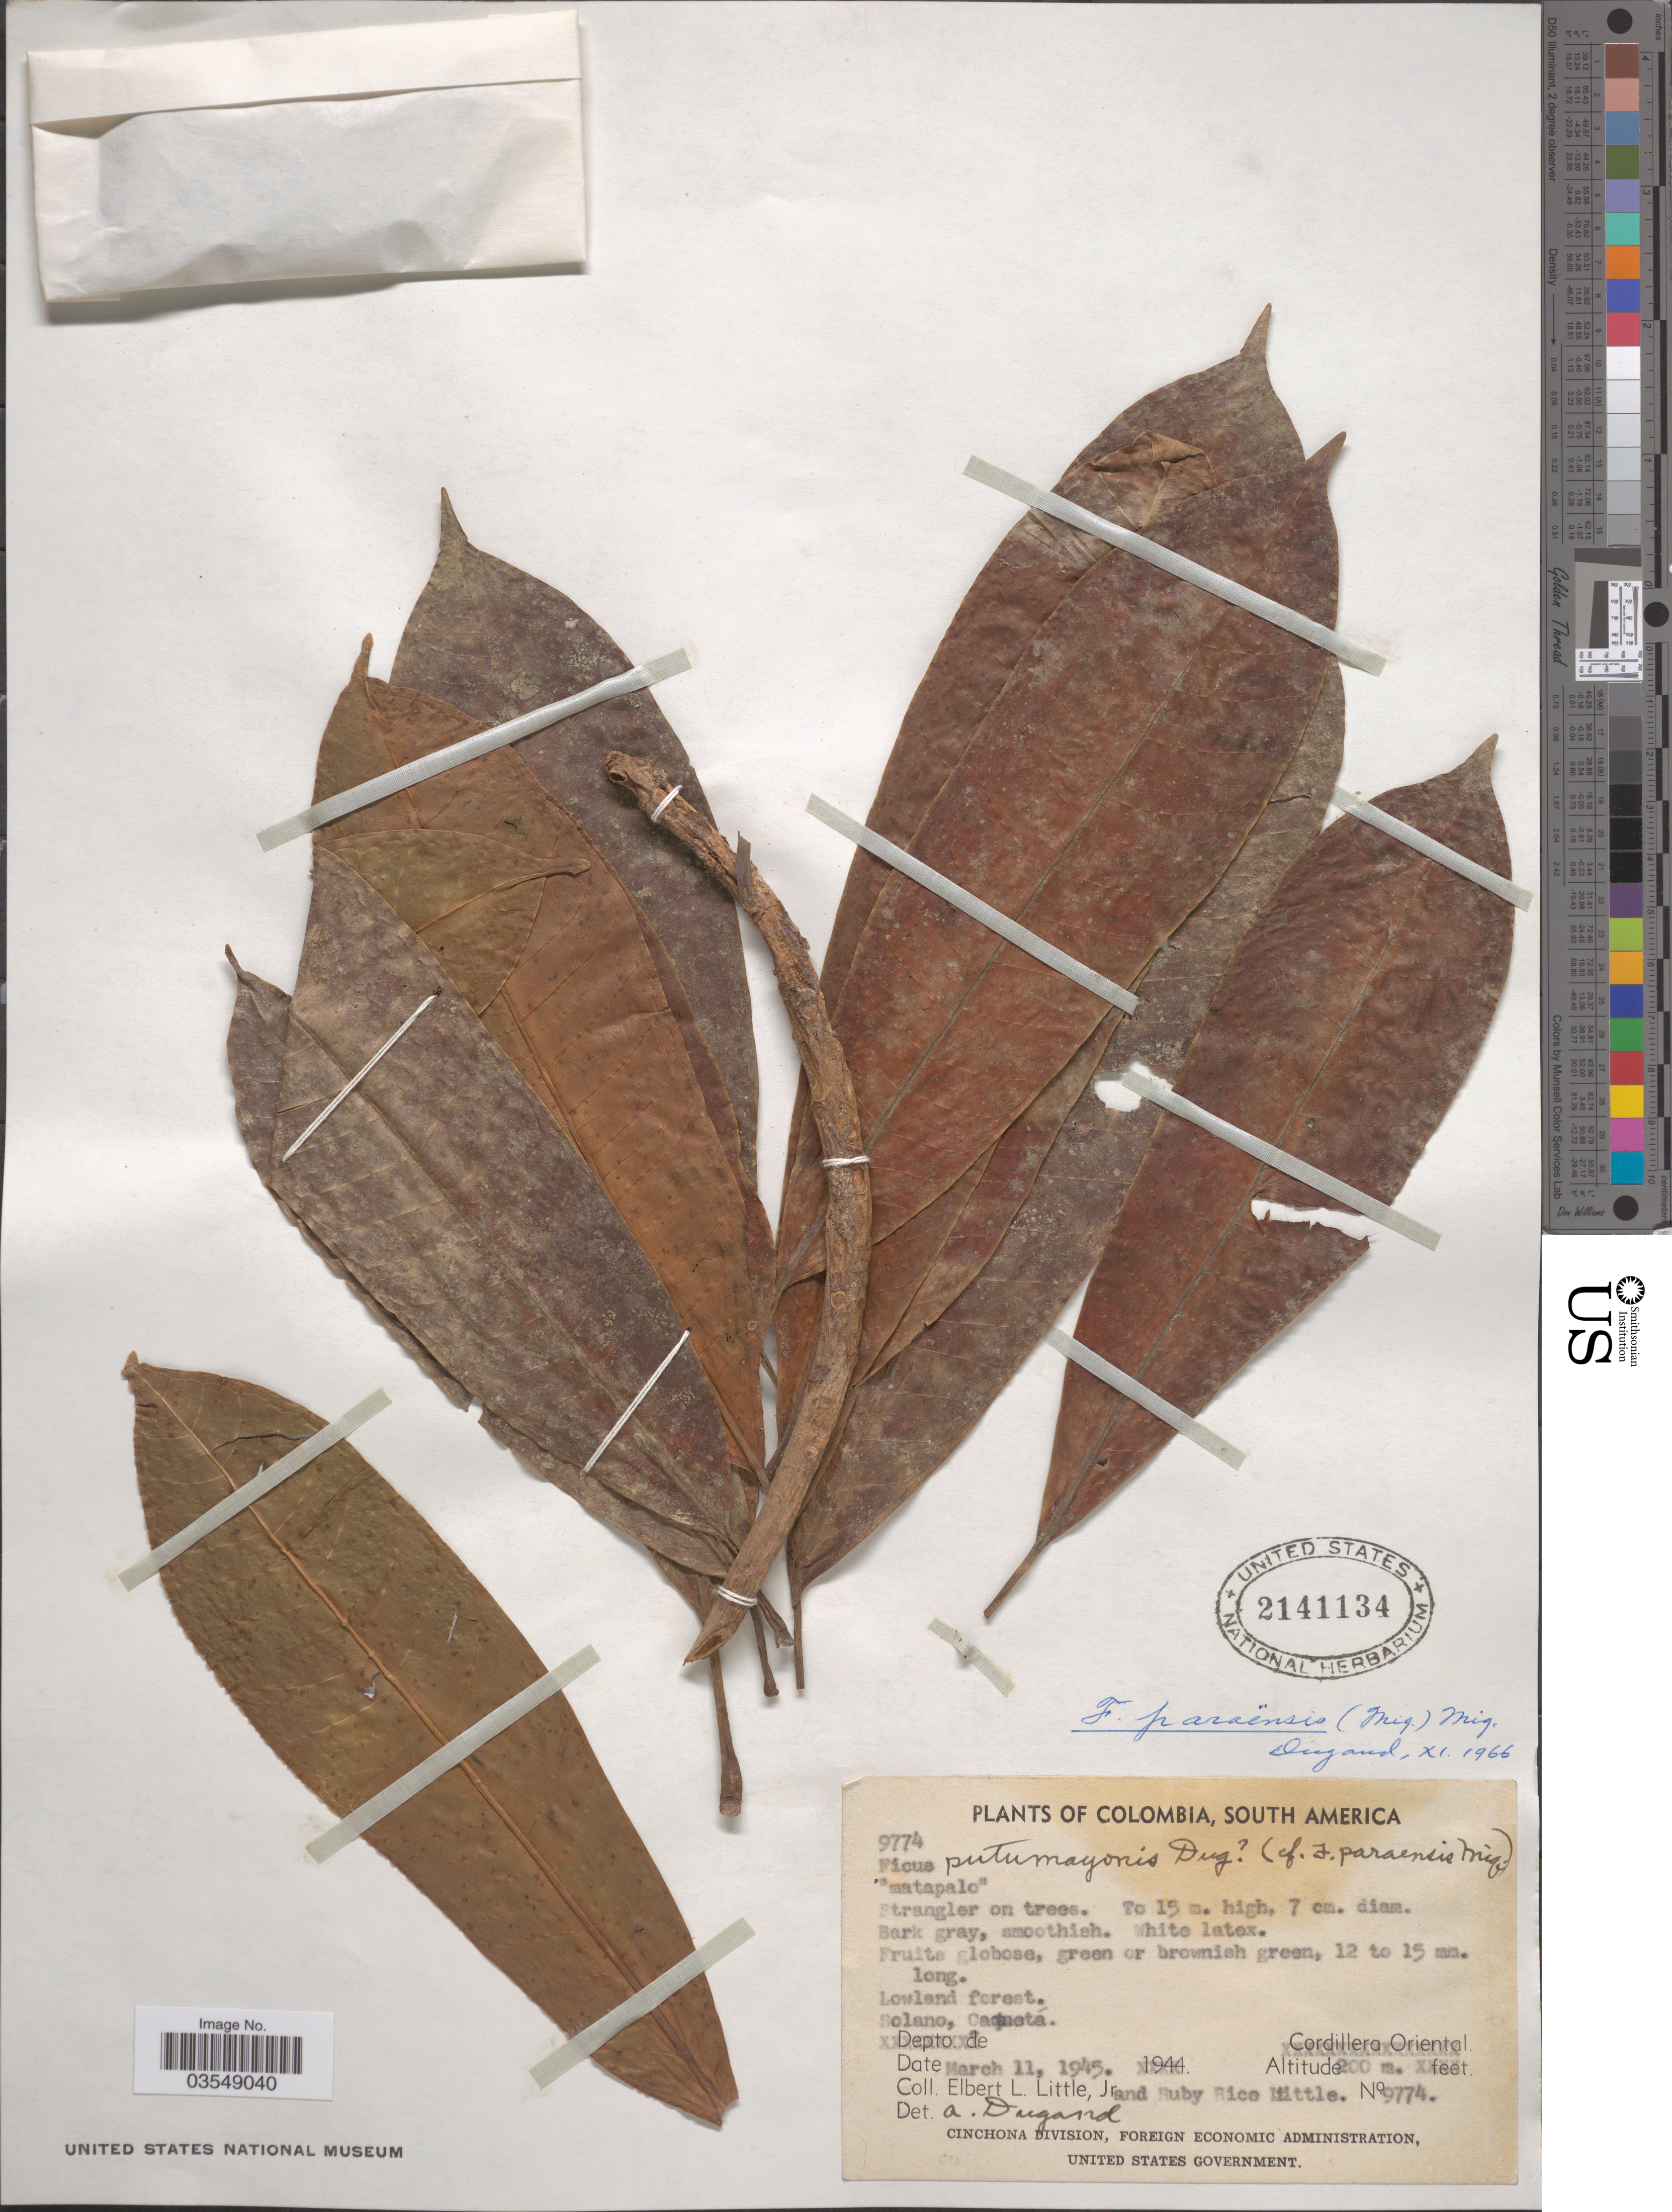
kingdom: Plantae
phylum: Tracheophyta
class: Magnoliopsida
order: Rosales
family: Moraceae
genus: Ficus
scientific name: Ficus paraensis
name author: (Miq.) Miq.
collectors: E. L. Little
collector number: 9774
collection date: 1945-03-11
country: Colombia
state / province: Caquetá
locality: Solano.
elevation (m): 200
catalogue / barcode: US 2141134